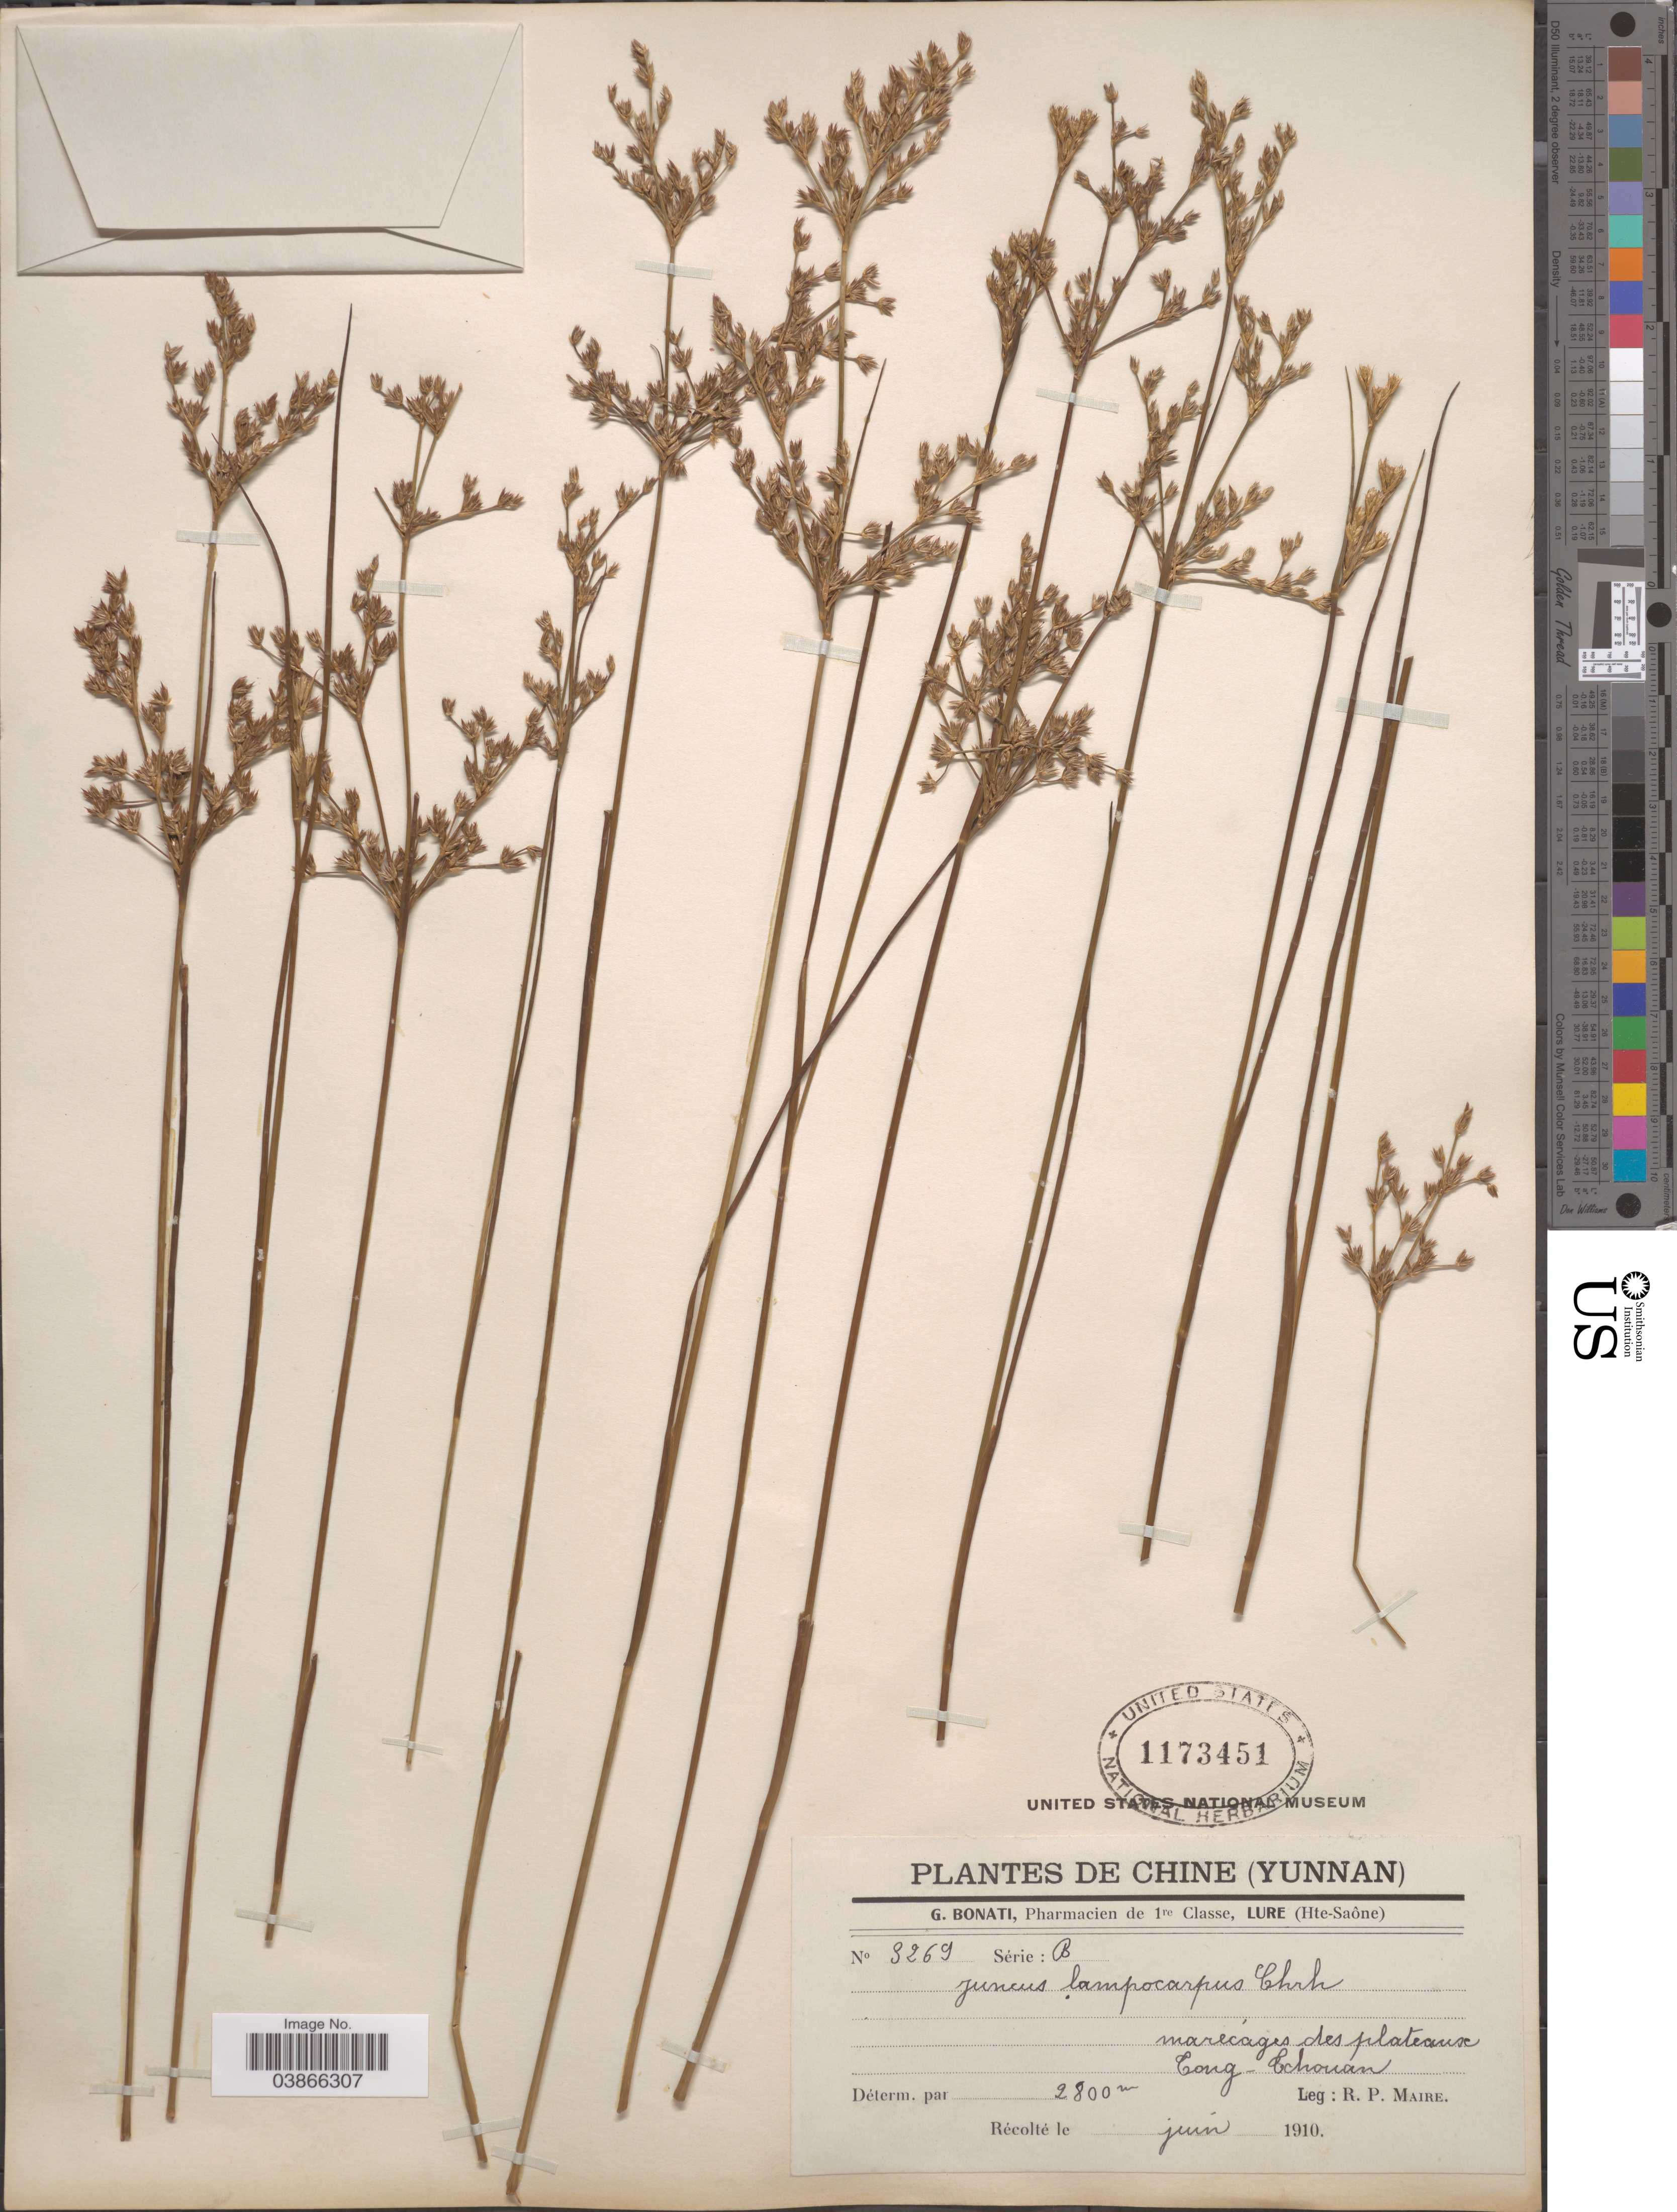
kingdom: Plantae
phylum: Tracheophyta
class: Liliopsida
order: Poales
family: Juncaceae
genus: Juncus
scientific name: Juncus lampocarpus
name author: Ehrh.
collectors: R.-P. Maire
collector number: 3269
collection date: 1910-06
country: China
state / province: Yunnan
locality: Marécages des plateaux Tong-Tchouan.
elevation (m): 2800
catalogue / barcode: US 1173451